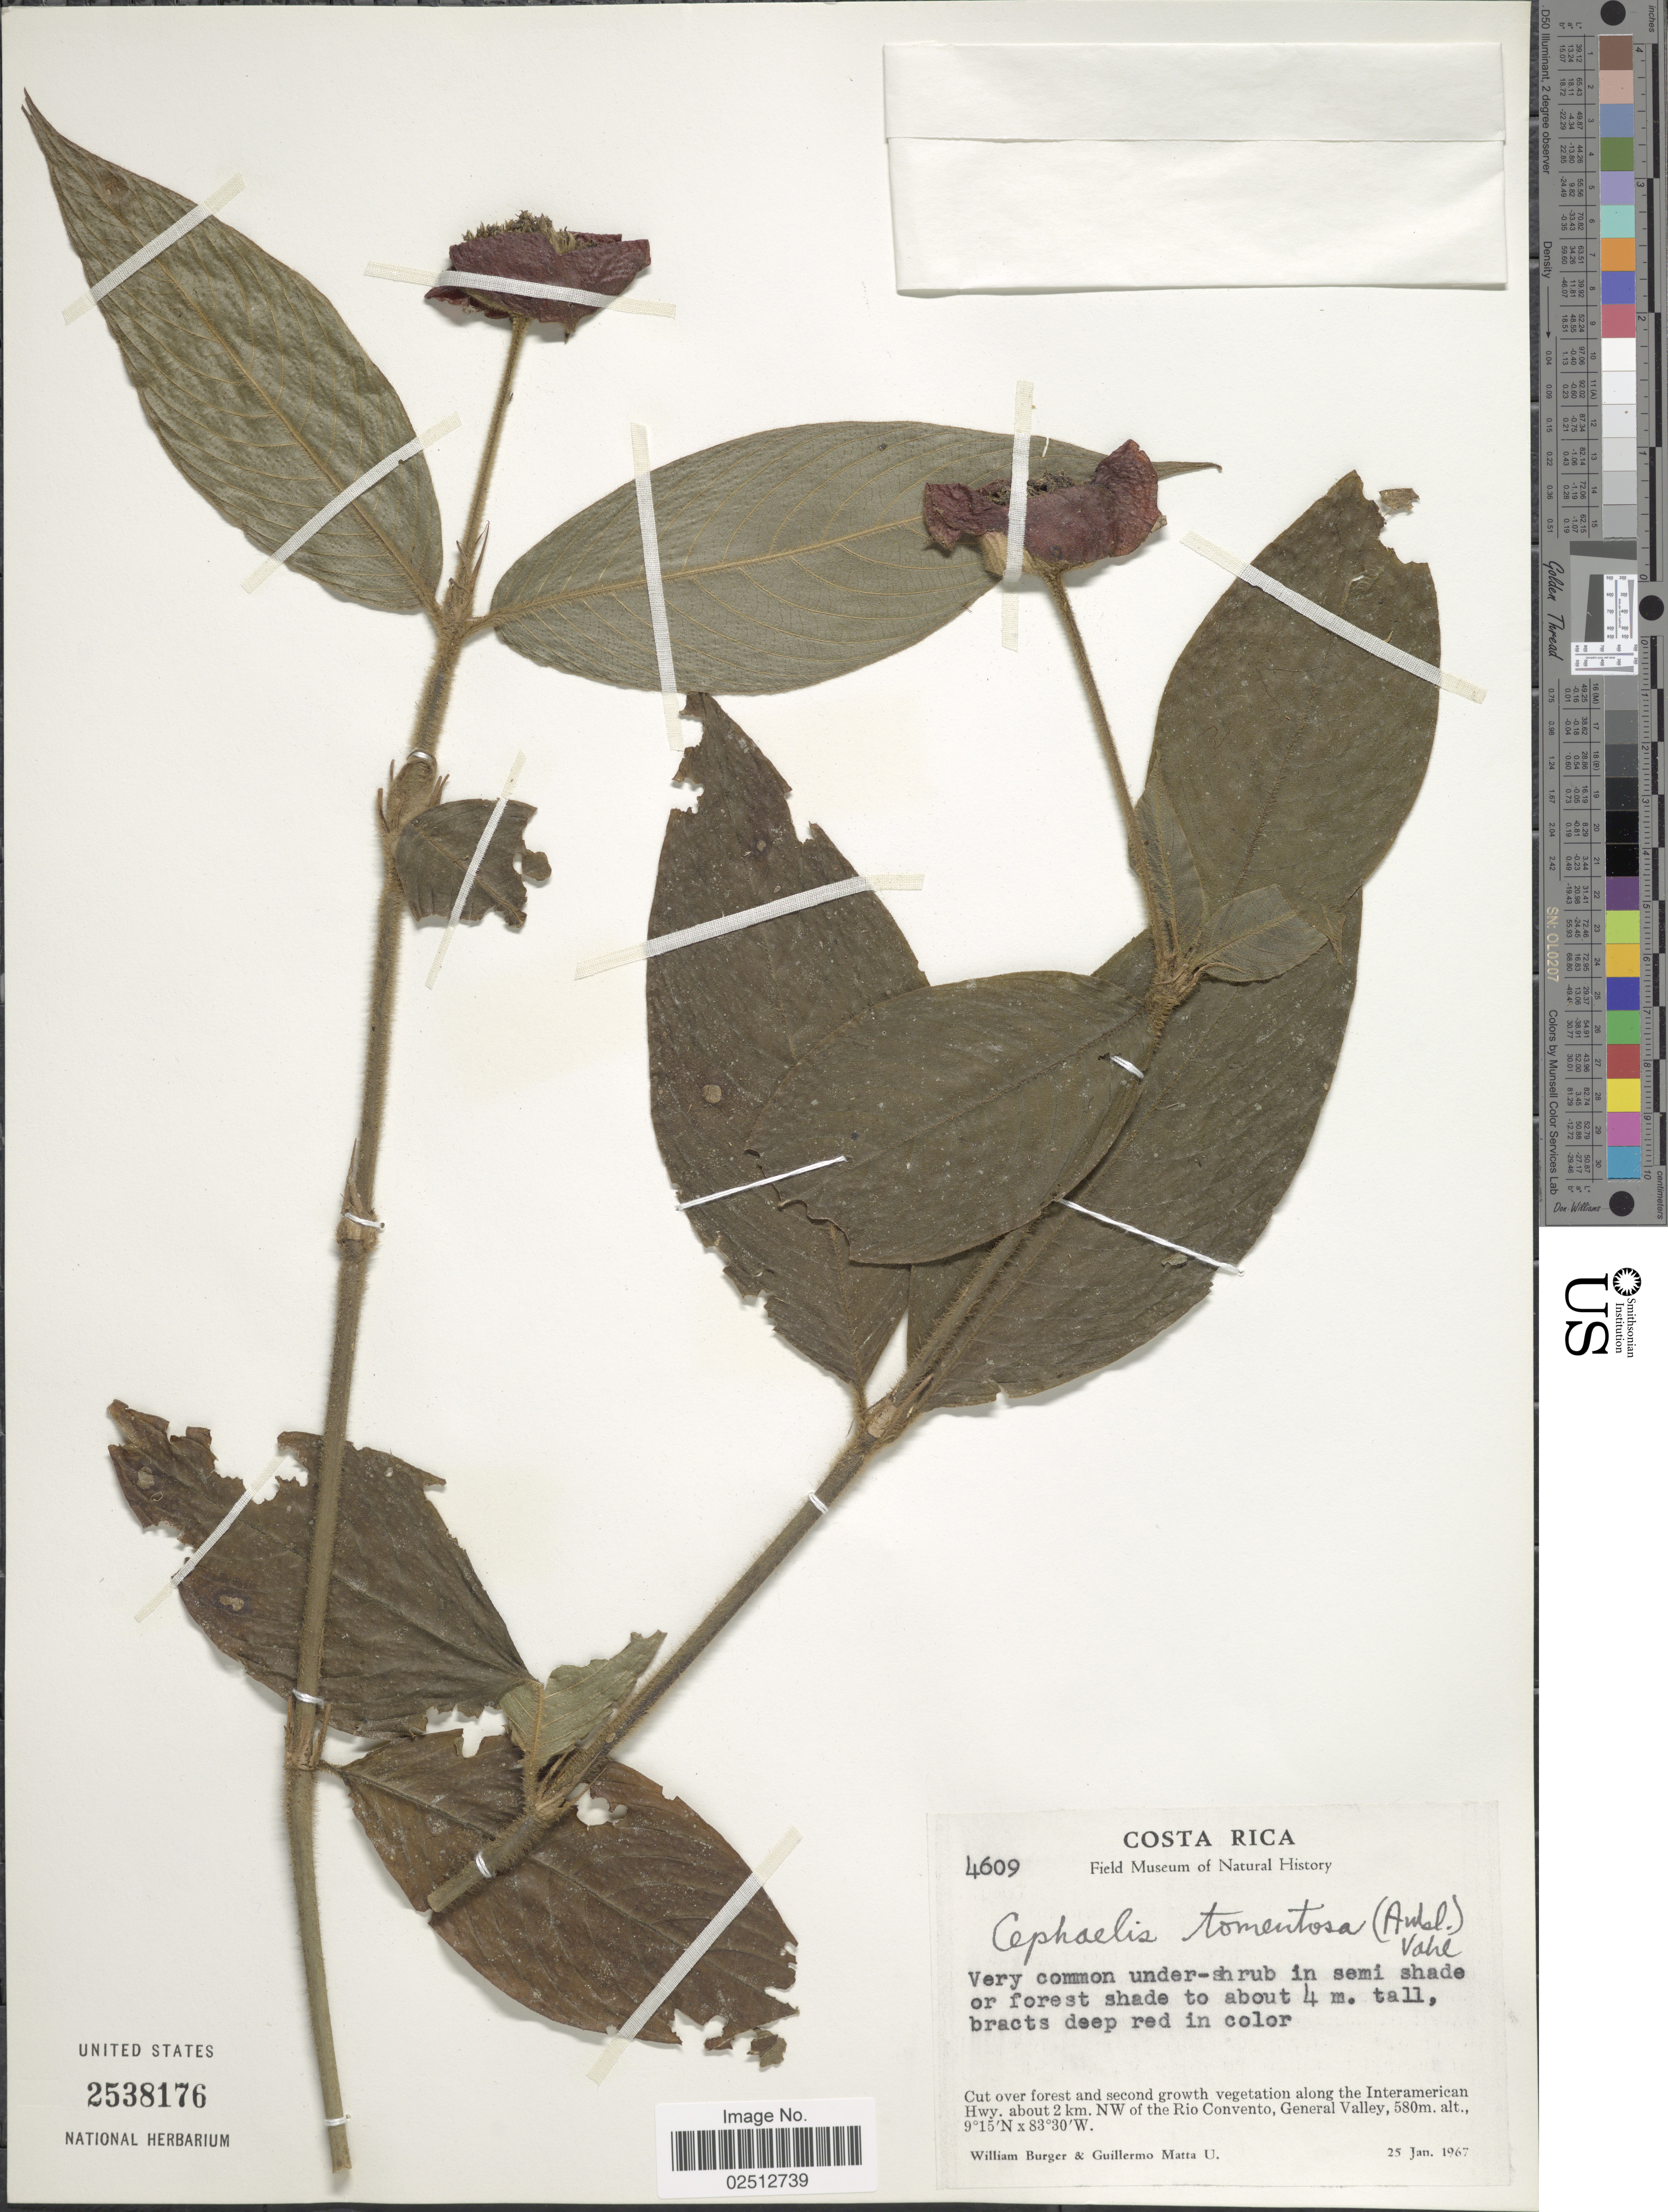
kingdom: Plantae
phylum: Tracheophyta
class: Magnoliopsida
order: Gentianales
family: Rubiaceae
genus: Psychotria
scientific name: Psychotria poeppigiana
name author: Müll. Arg.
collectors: W. Burger & G. Matta U.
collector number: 4609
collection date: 1967-01-25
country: Costa Rica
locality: Cut over forest and second growth vegetation along the Interamerican Hwy. about 2 km. NW of the Rio Convento, General Valley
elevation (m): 580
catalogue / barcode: US 2538176